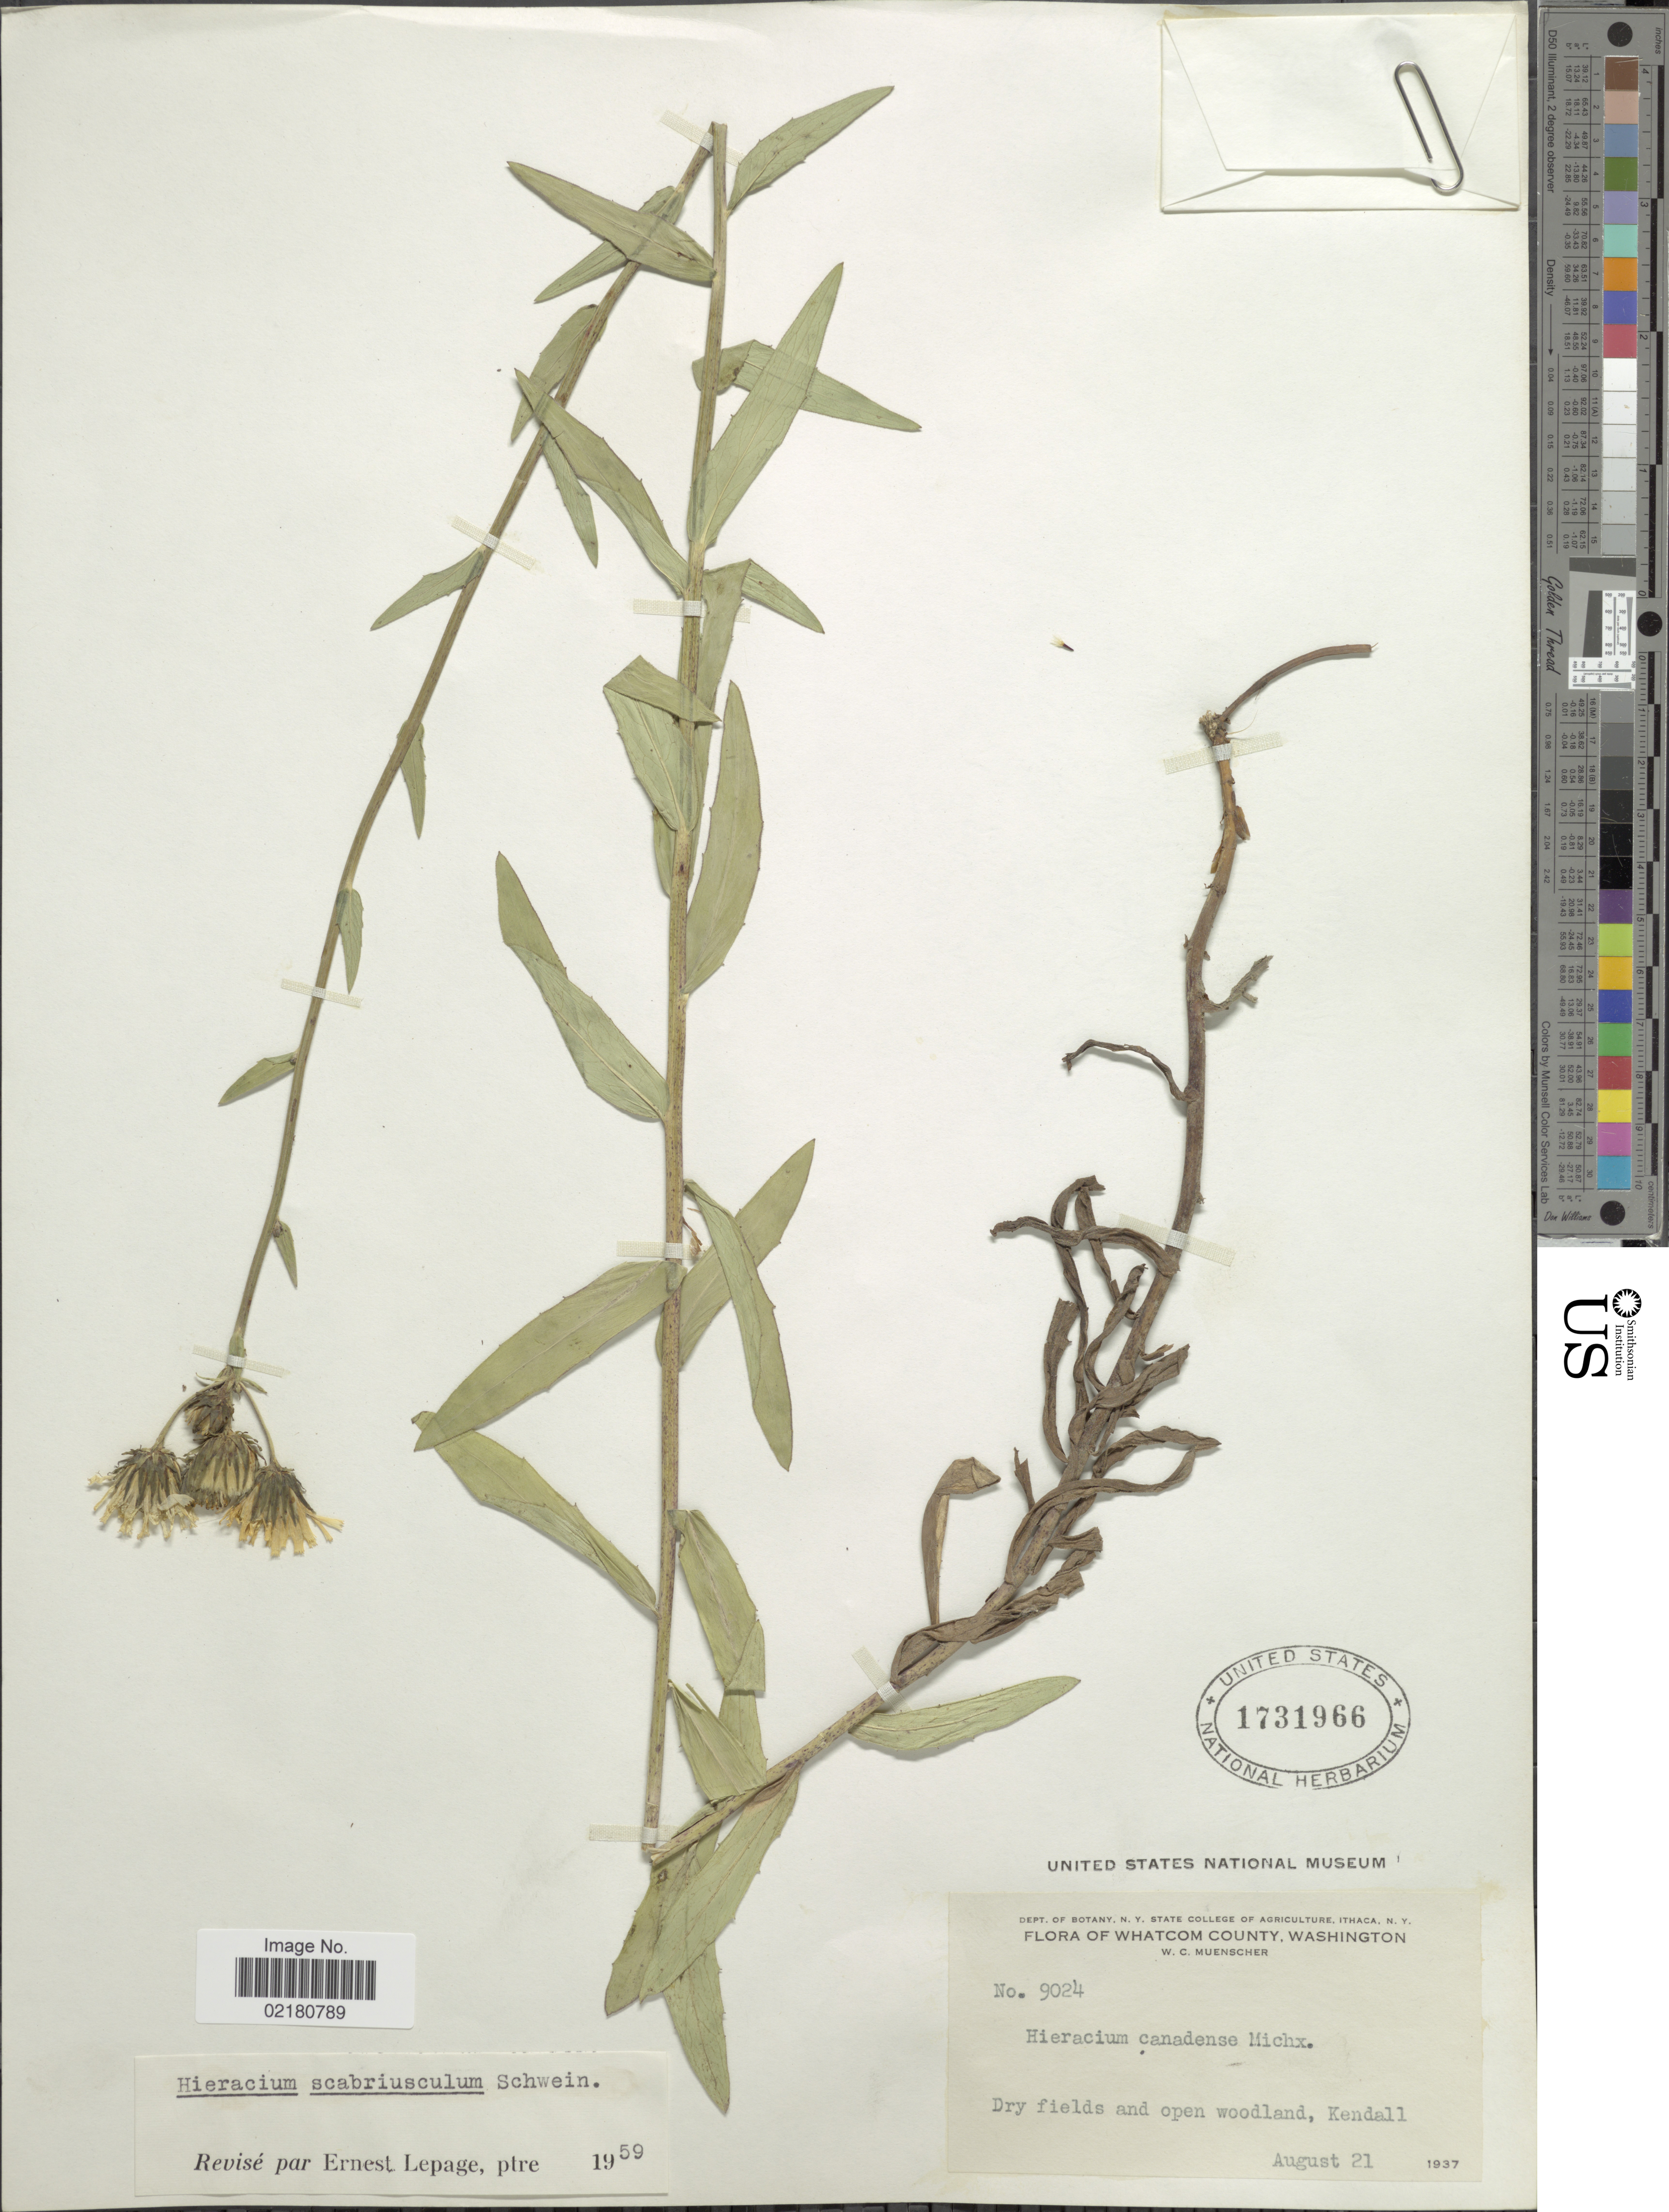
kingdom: Plantae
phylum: Tracheophyta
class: Magnoliopsida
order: Asterales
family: Asteraceae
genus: Hieracium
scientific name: Hieracium umbellatum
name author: L.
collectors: W. Muenscher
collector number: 9024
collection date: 1937-08-21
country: United States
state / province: Washington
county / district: Whatcom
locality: Whatcom County, Washington, Dry fields and open Woodland, Kendall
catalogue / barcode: US 1731966